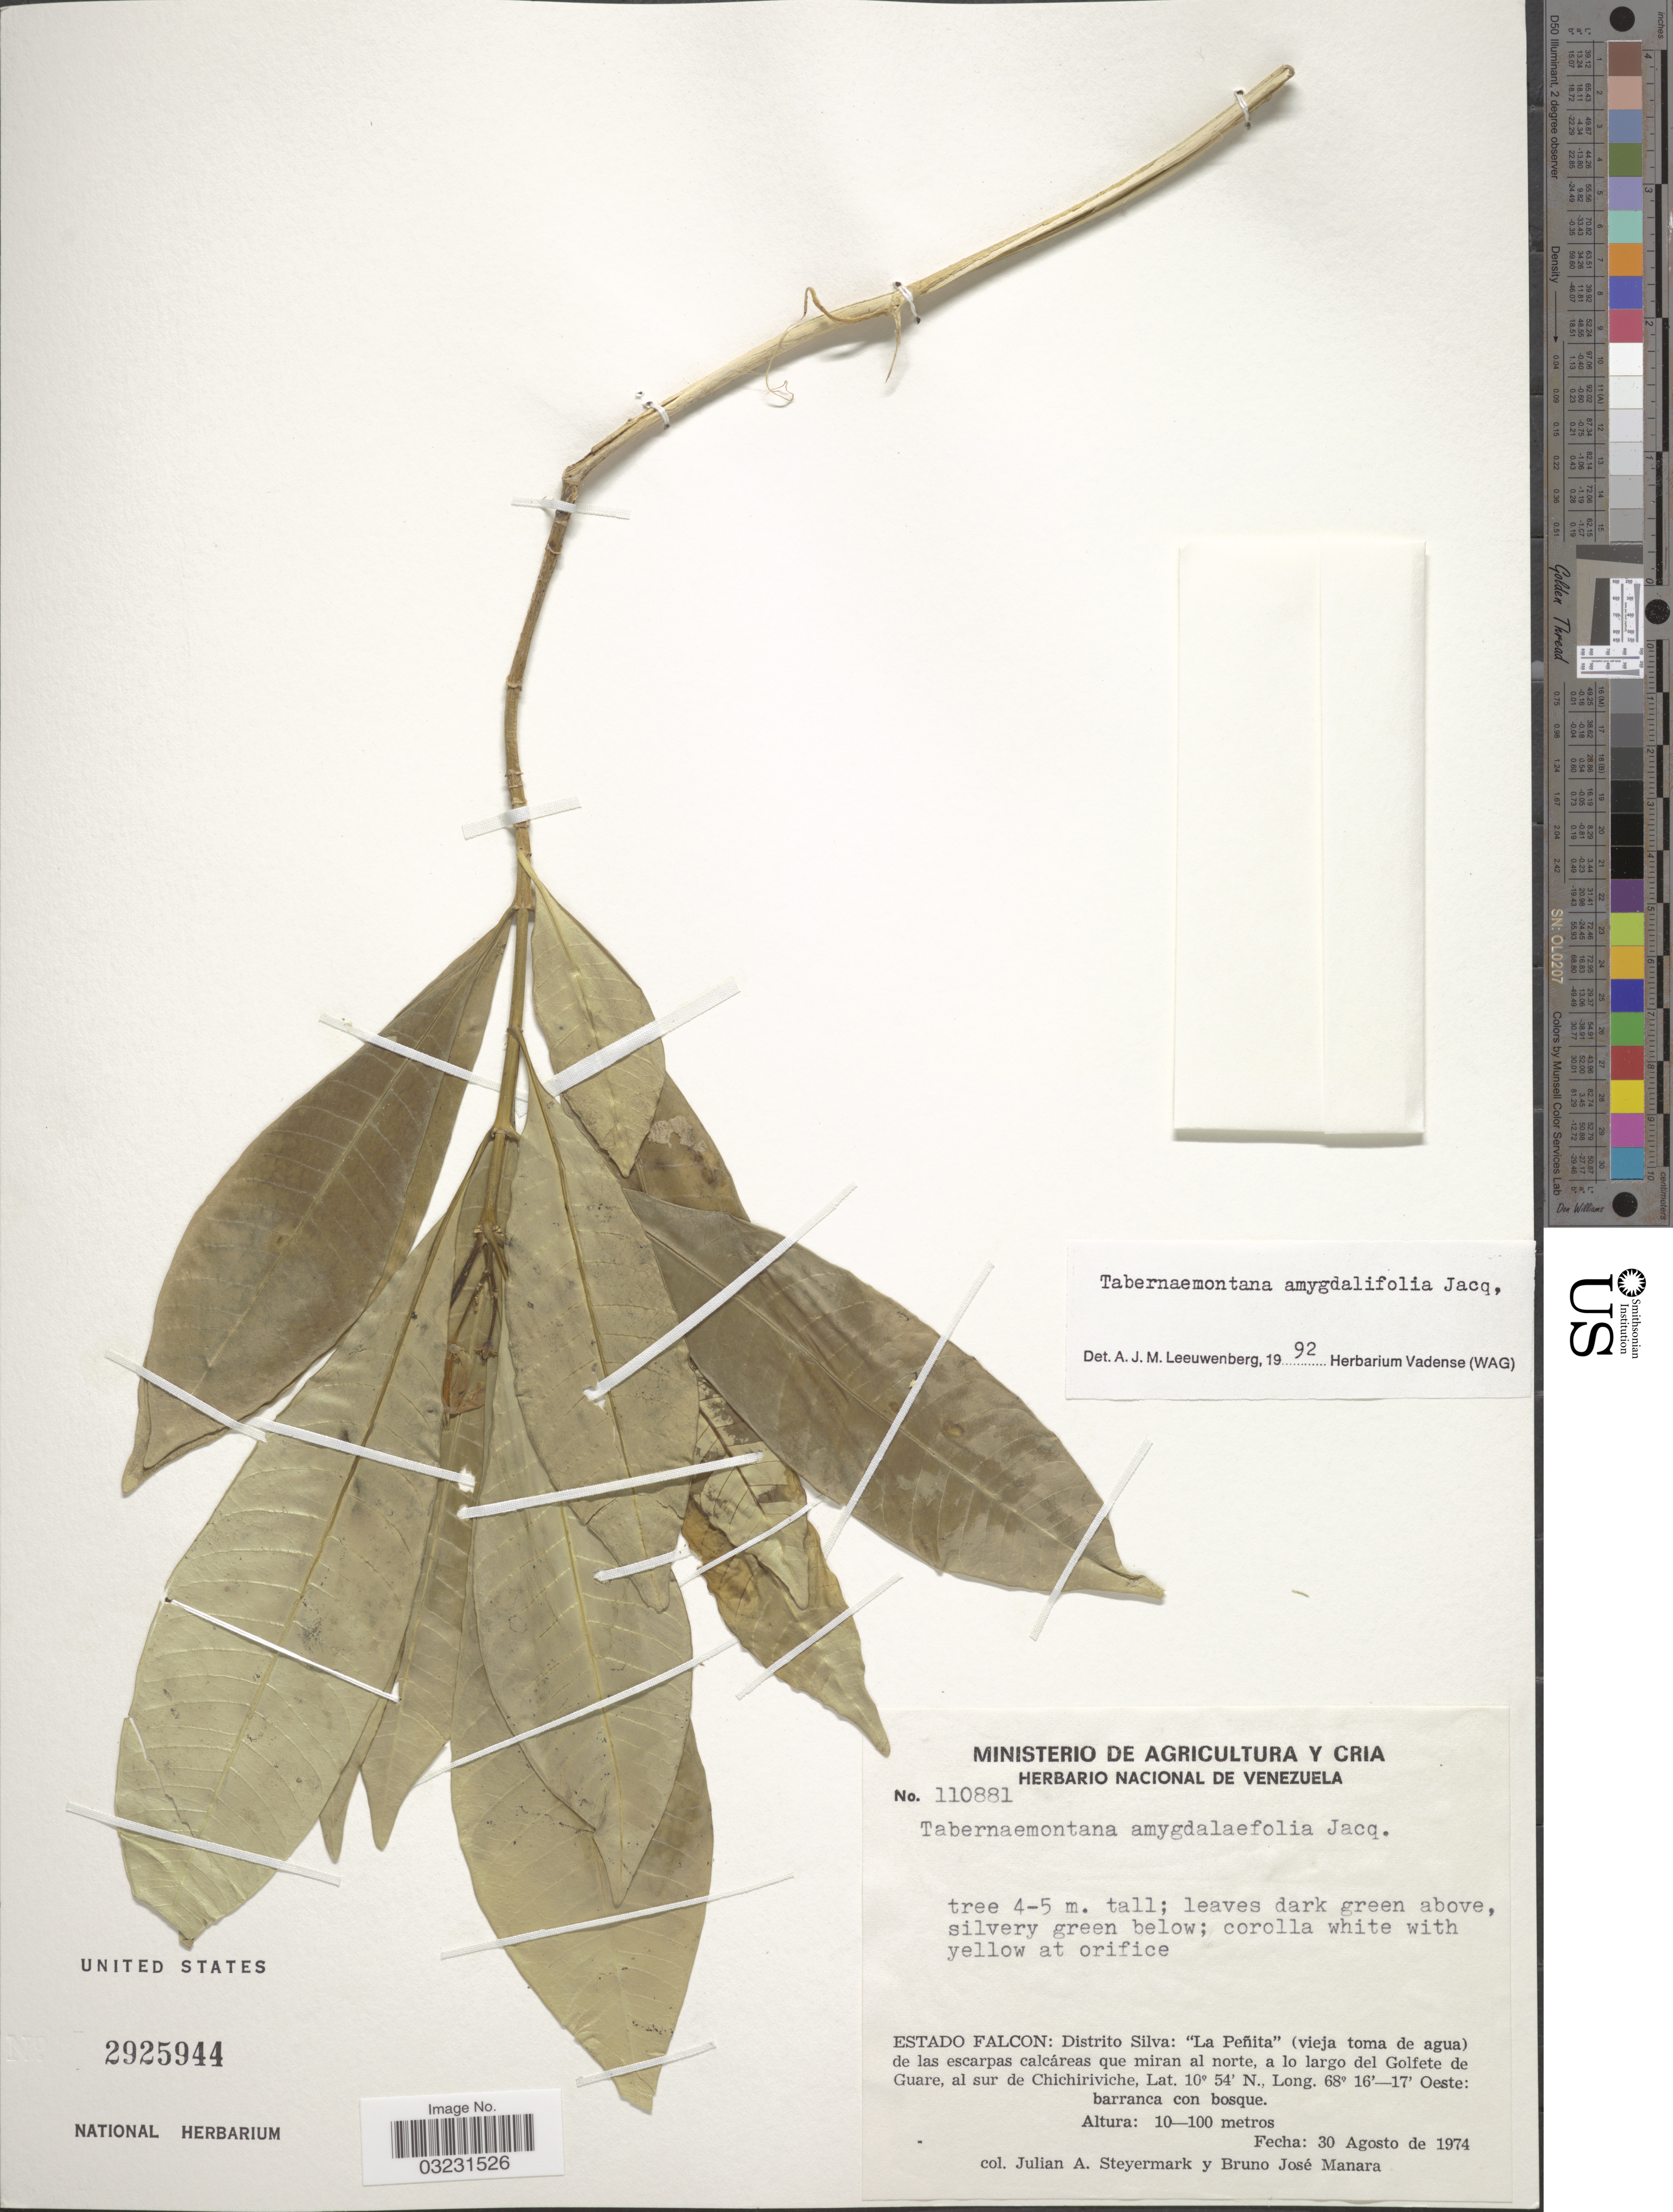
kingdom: Plantae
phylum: Tracheophyta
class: Magnoliopsida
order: Gentianales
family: Apocynaceae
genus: Tabernaemontana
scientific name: Tabernaemontana amygdalifolia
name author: Jacq.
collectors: J. Steyermark & B. Manara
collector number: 110881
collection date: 1974-08-30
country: Venezuela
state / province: Falcón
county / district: Silva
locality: Distrito Silva: "La Peñita" (vieja toma de agua) de las escarpas calcáreas que miran al norte, a lo largo del Golfete de Guare, al sur de Chichiriviche.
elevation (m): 10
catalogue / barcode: US 2925944